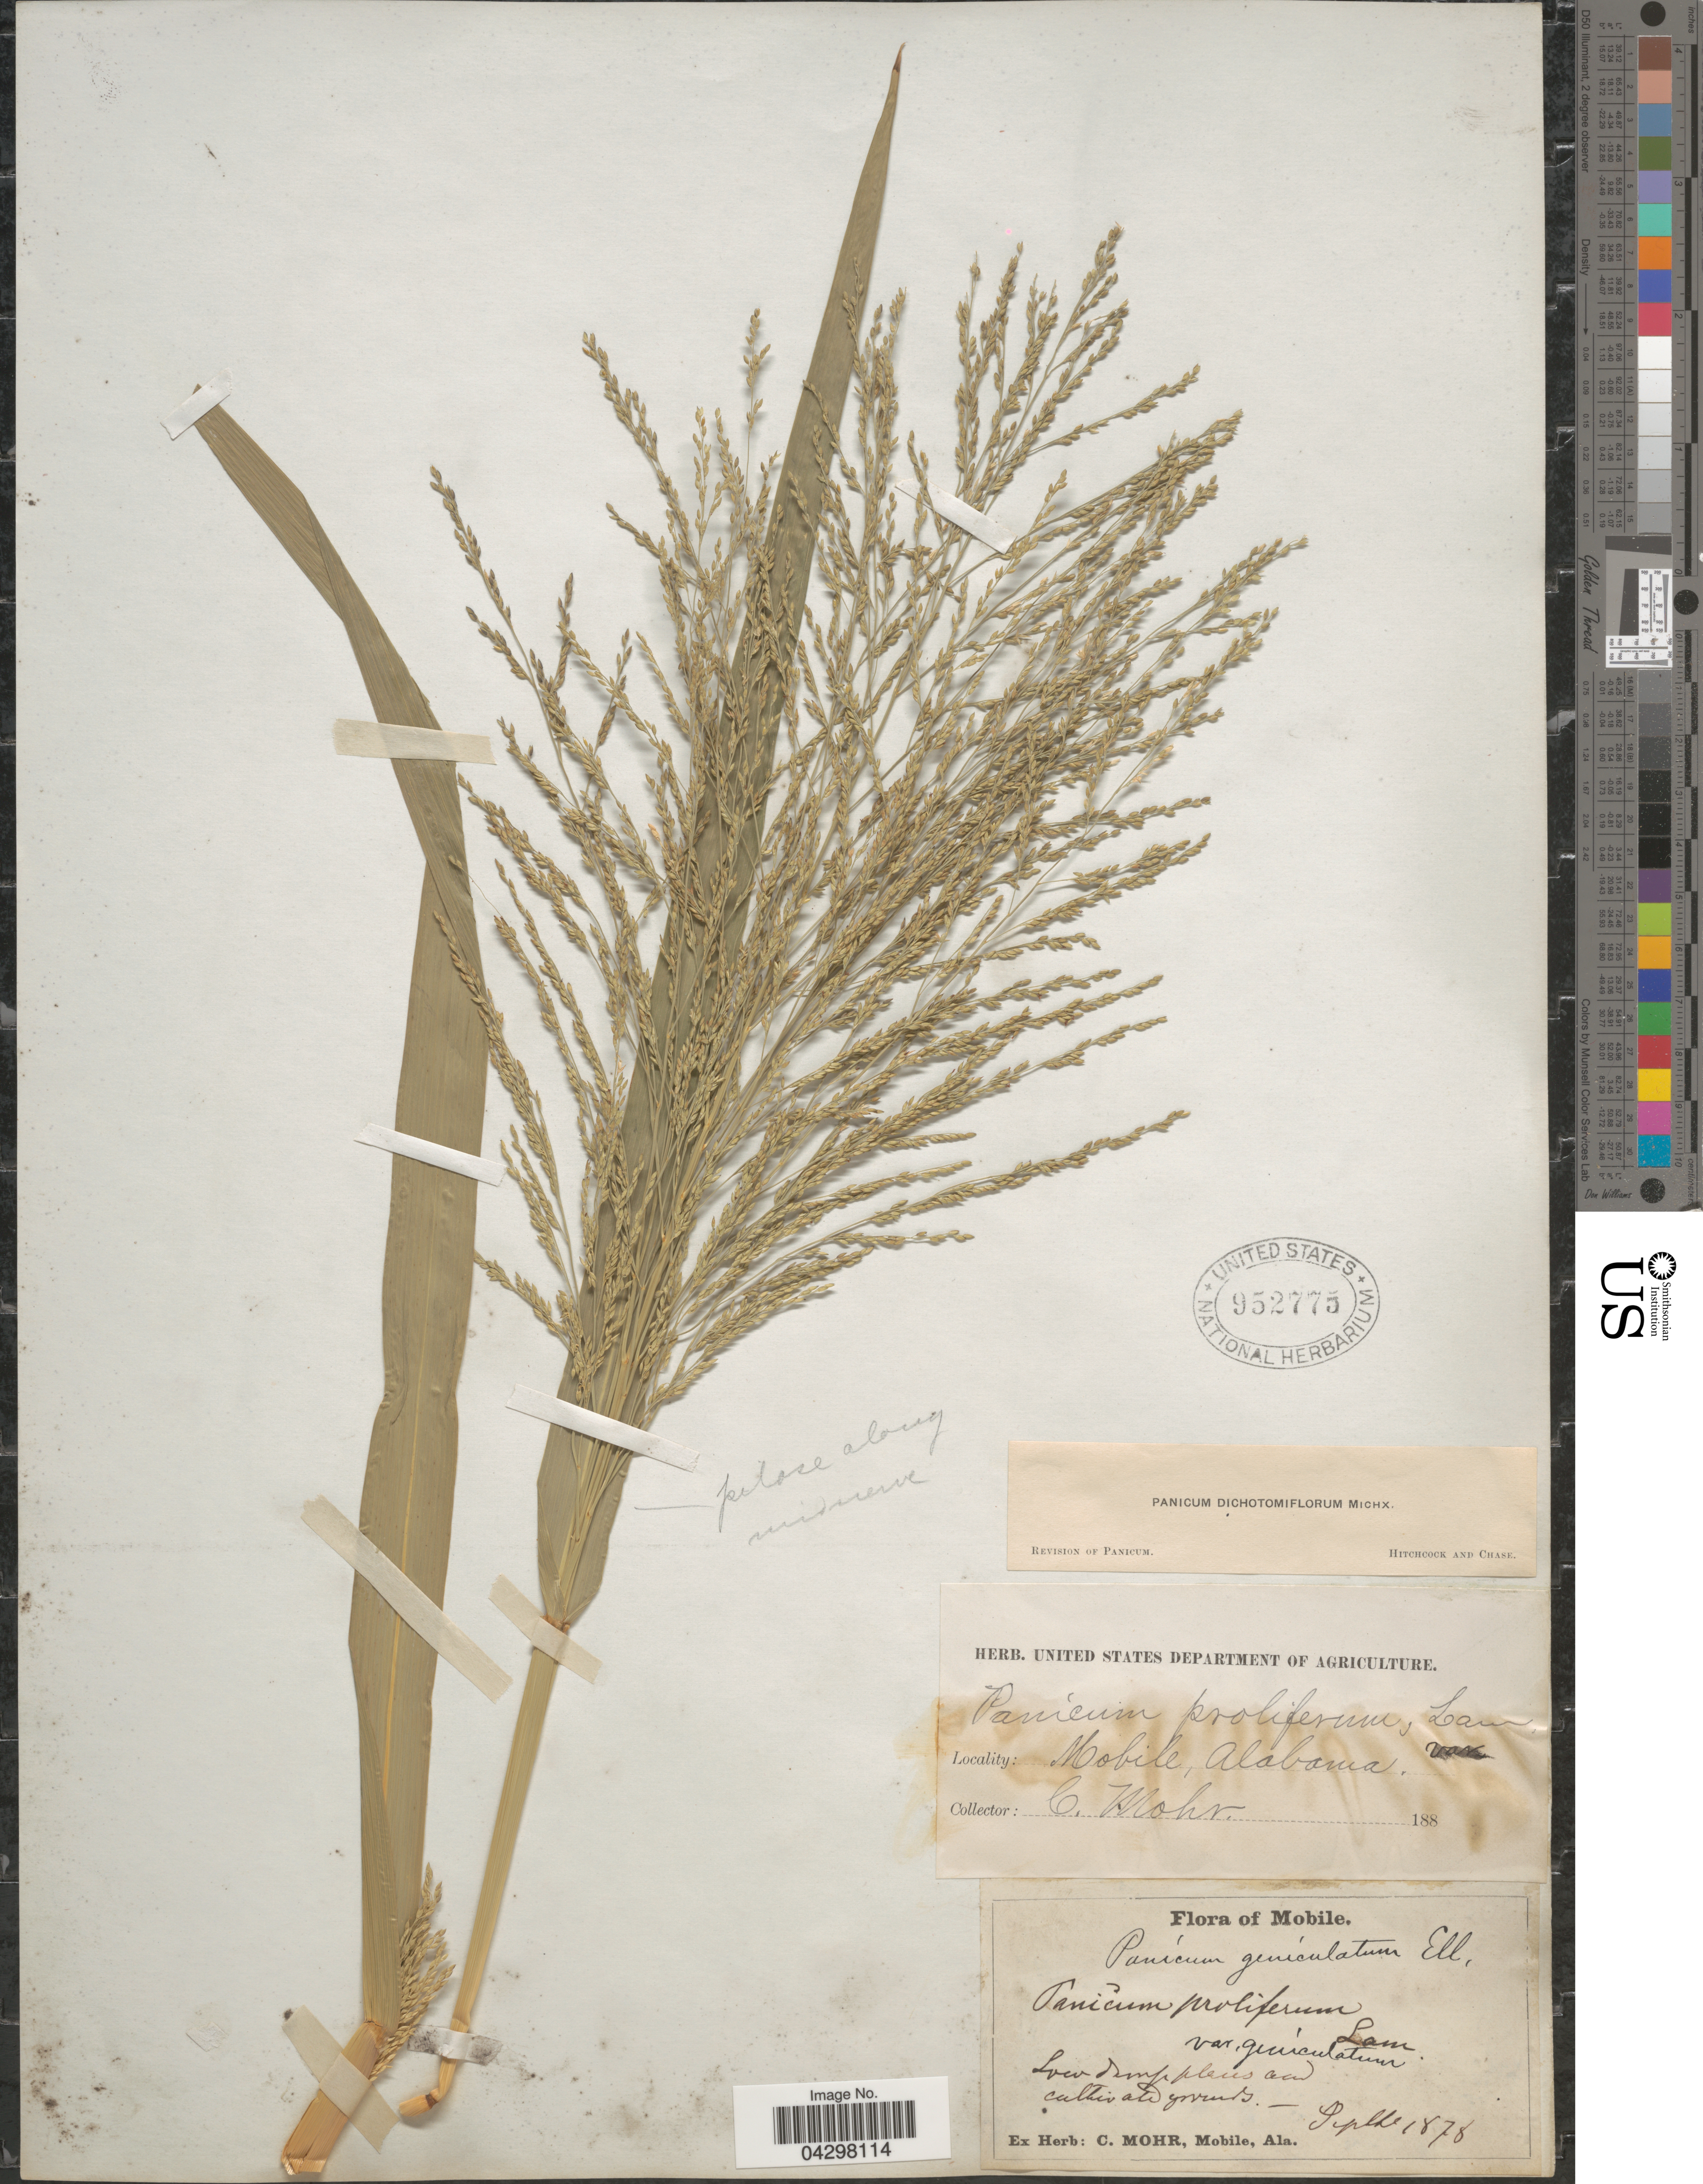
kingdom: Plantae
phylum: Tracheophyta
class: Liliopsida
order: Poales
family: Poaceae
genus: Panicum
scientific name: Panicum dichotomiflorum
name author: Michx.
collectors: C. T. Mohr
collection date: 1878-09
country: United States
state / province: Alabama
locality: Mobile.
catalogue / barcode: US 952775